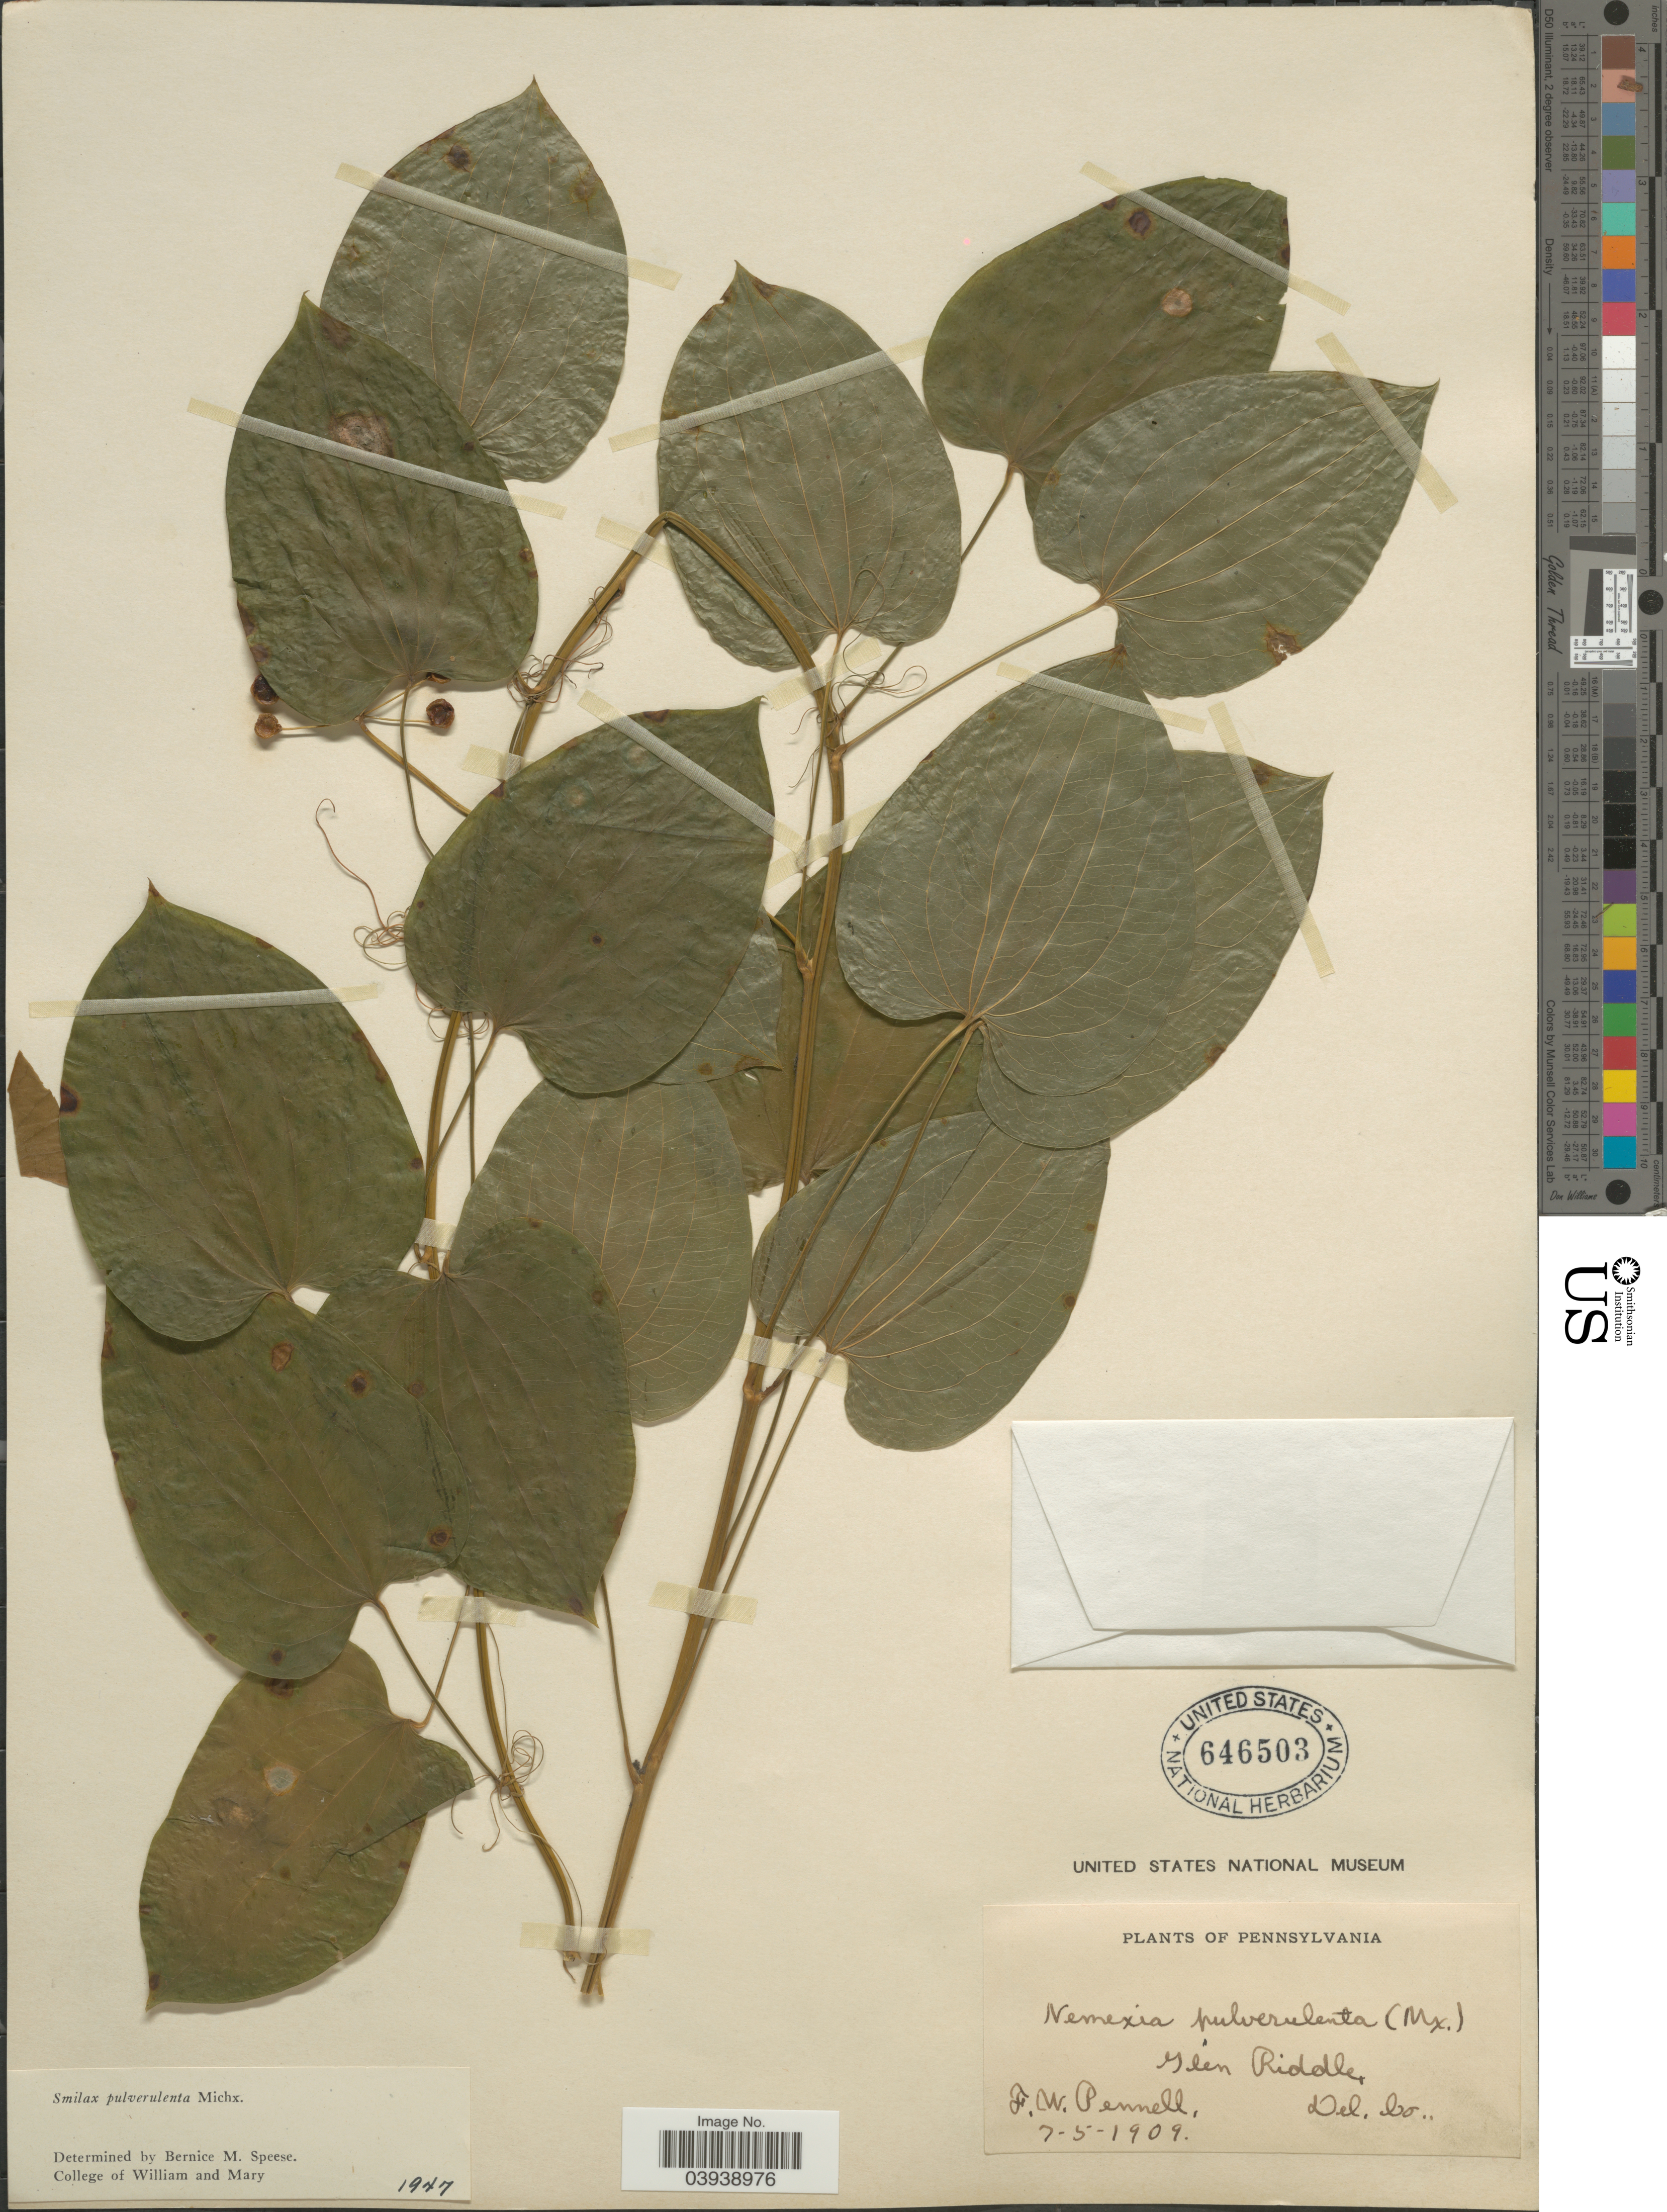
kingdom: Plantae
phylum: Tracheophyta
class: Liliopsida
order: Liliales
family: Smilacaceae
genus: Smilax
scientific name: Smilax pulverulenta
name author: Michx.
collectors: F. W. Pennell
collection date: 1909-07-05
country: United States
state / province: Pennsylvania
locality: Glen Riddle, Del.Co.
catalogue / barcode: US 646503